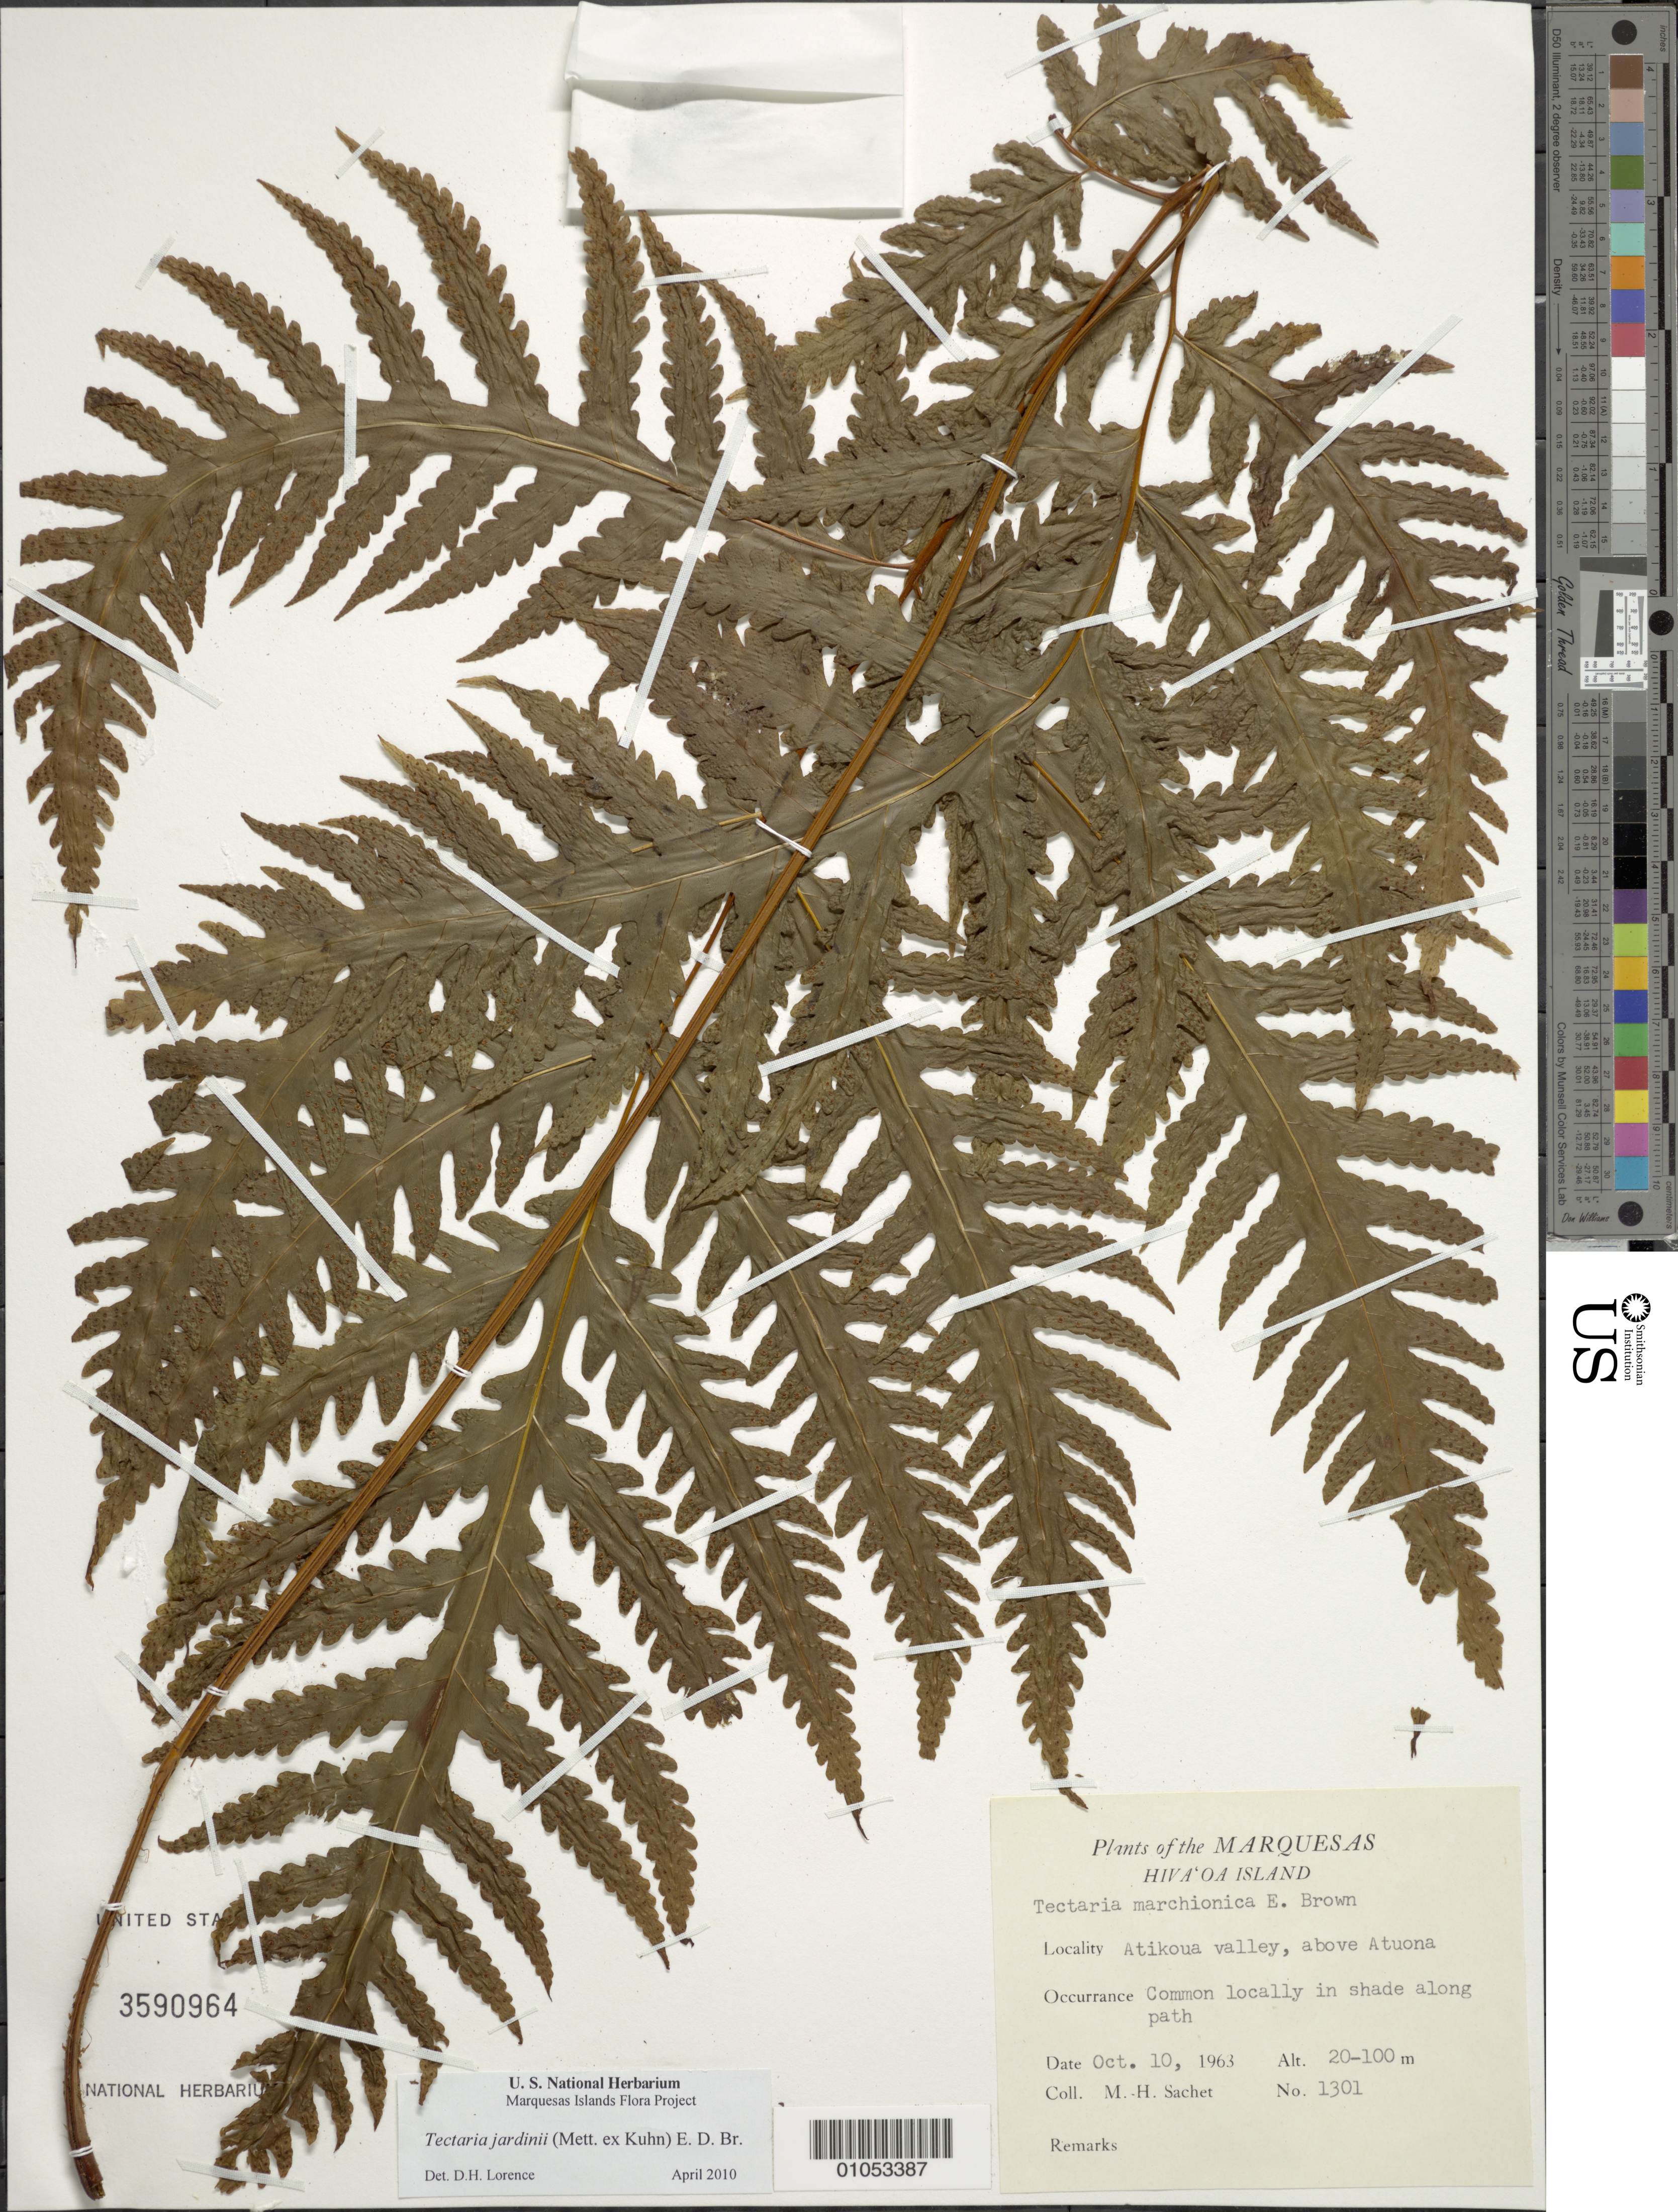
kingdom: Plantae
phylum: Tracheophyta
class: Polypodiopsida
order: Polypodiales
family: Tectariaceae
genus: Tectaria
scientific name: Tectaria jardinii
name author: (Mett. ex Kuhn) E.D. Br.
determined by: Lorence, David H., (PTBG), National Tropical Botanical Garden (UNITED STATES)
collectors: M.-H. Sachet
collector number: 1301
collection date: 1963-10-10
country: French Polynesia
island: Hiva Oa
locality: Atikoua valley, above Atuona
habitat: Common locally in shade along path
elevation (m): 20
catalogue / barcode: US 3590964